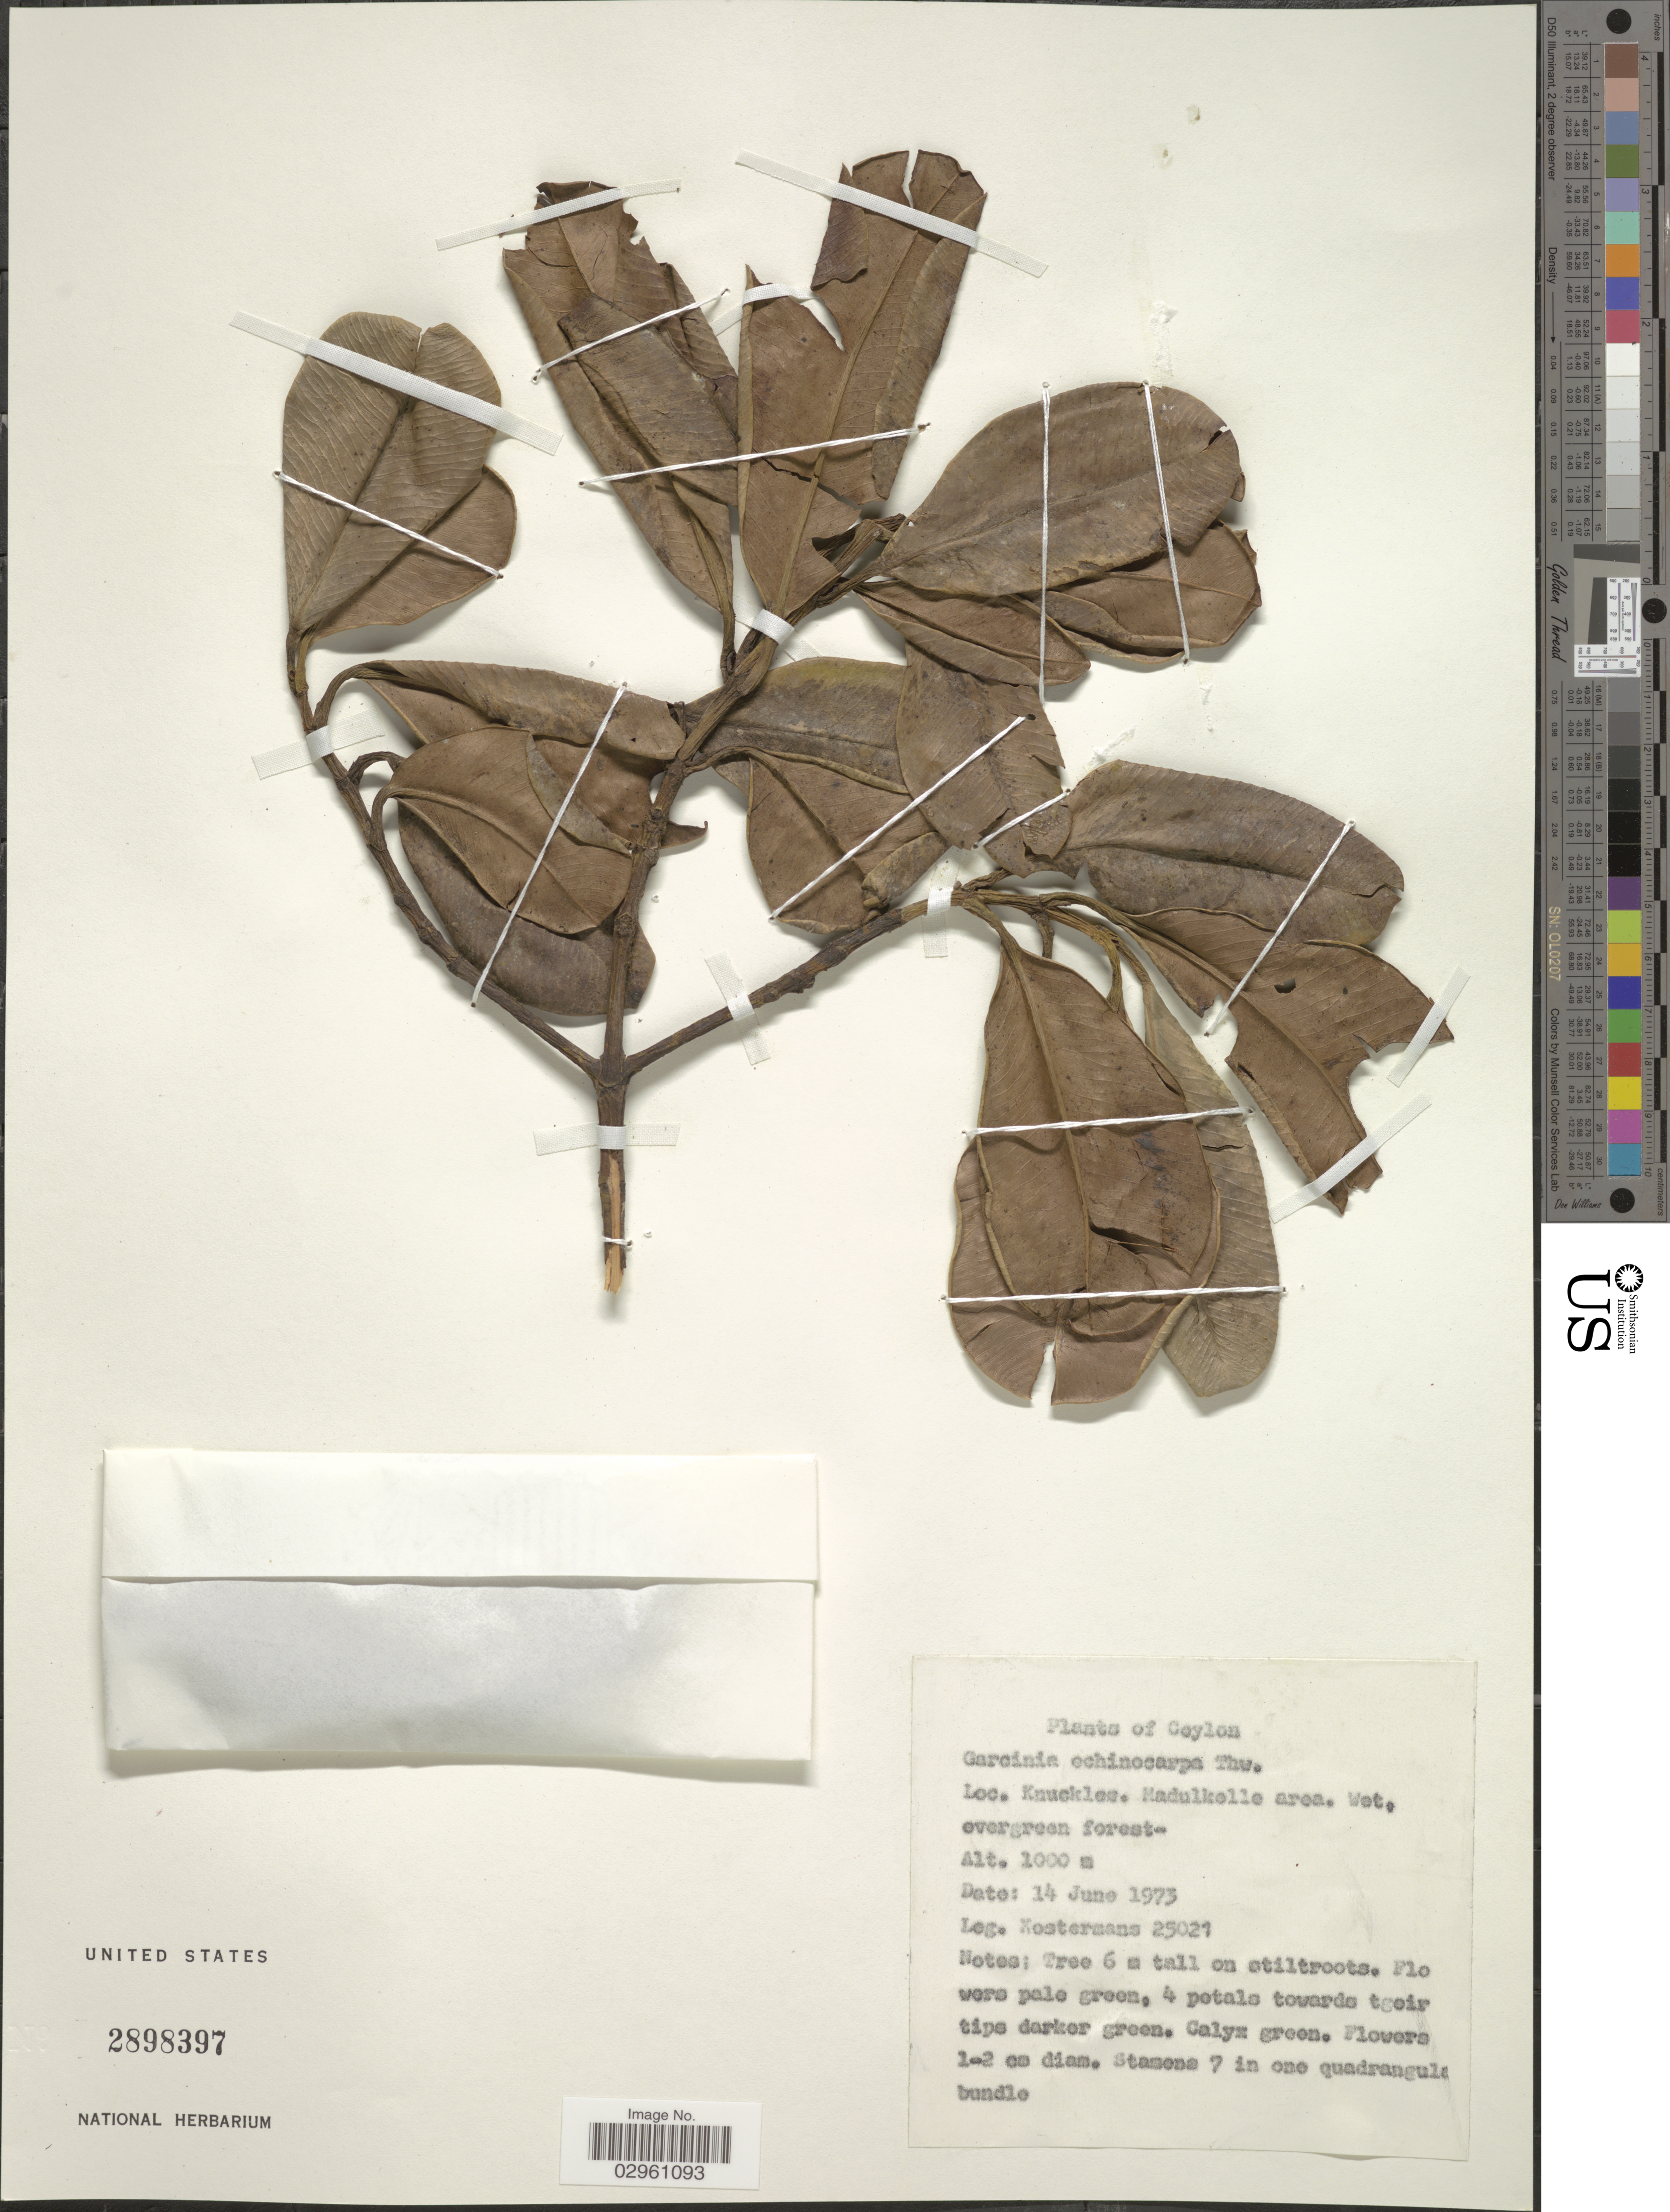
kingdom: Plantae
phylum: Tracheophyta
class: Magnoliopsida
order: Malpighiales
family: Clusiaceae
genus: Garcinia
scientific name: Garcinia echinocarpa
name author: Thwaites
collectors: Kostermans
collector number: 25021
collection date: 1973-06-14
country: Sri Lanka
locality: Ceylon. Knuckles. Madulkelle area. Wet, evergreen forest.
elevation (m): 1000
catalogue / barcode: US 2898397